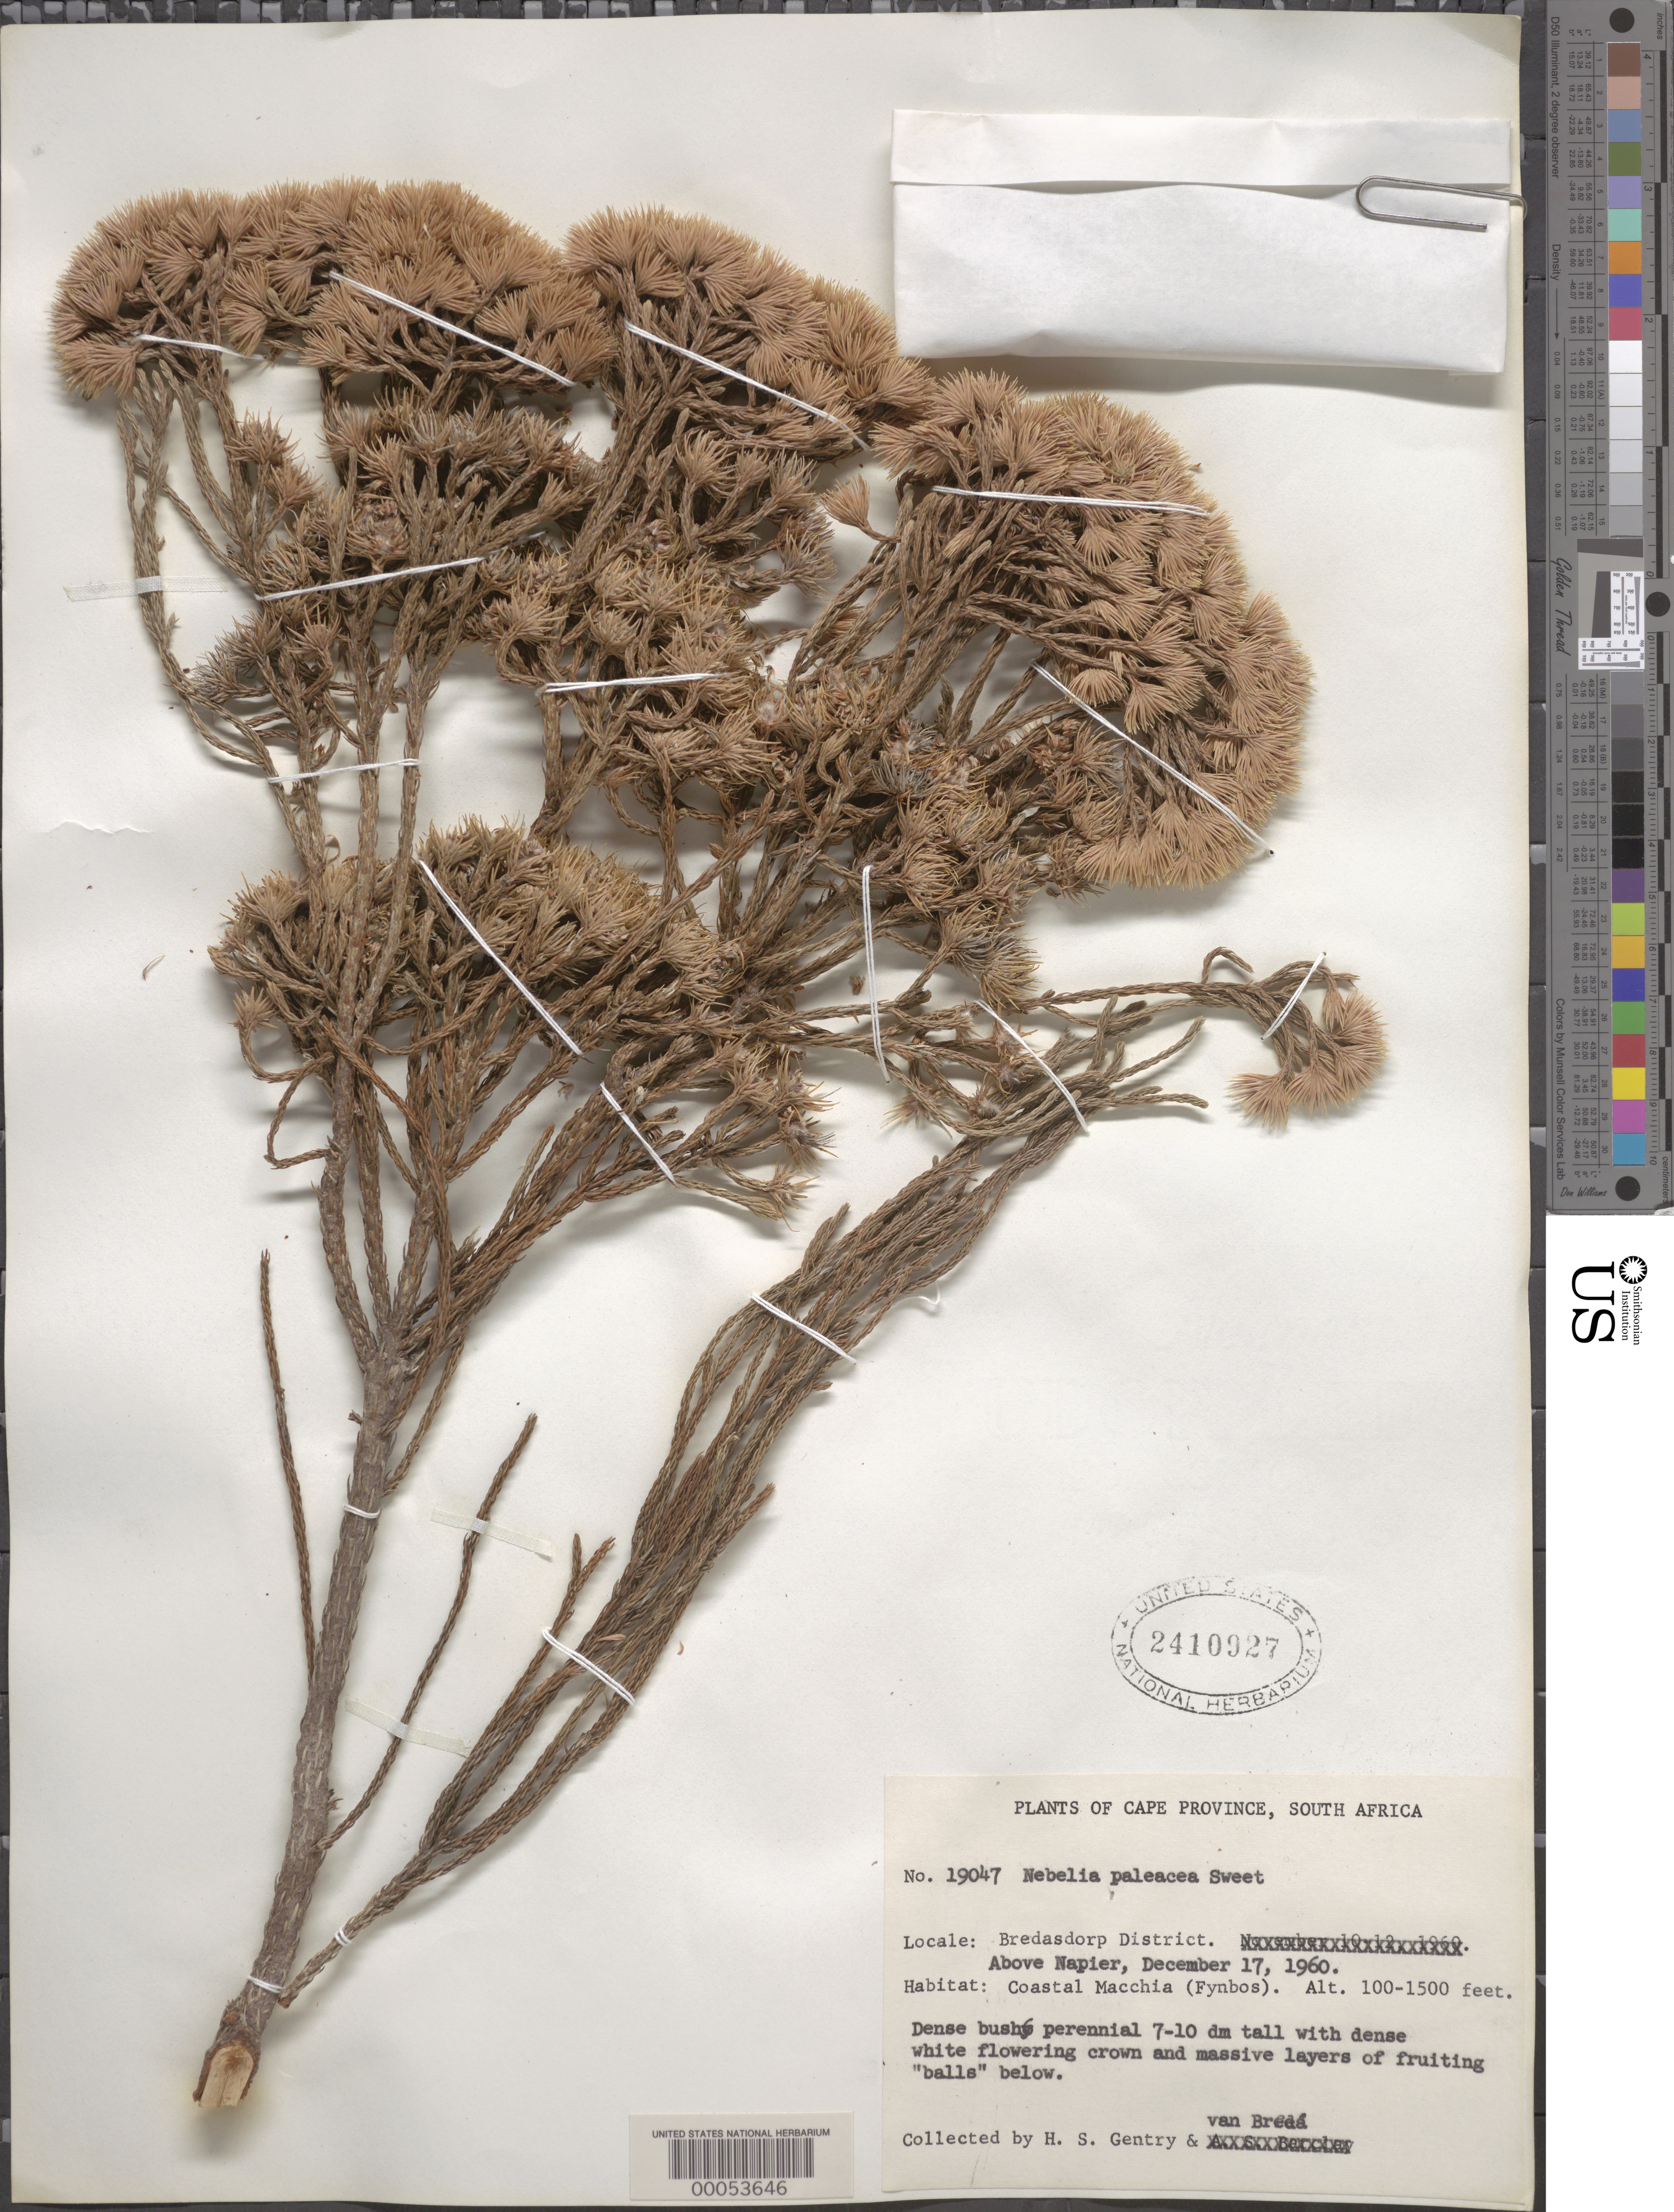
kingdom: Plantae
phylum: Tracheophyta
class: Magnoliopsida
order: Bruniales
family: Bruniaceae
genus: Brunia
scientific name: Brunia paleacea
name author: P.J. Bergius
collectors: H. S. Gentry & P. Van Breda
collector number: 19047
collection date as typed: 17 Dec 1960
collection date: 1960-12-17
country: South Africa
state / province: Western Cape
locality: Bredasdorp district, above napier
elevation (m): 30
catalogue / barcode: US 2410927